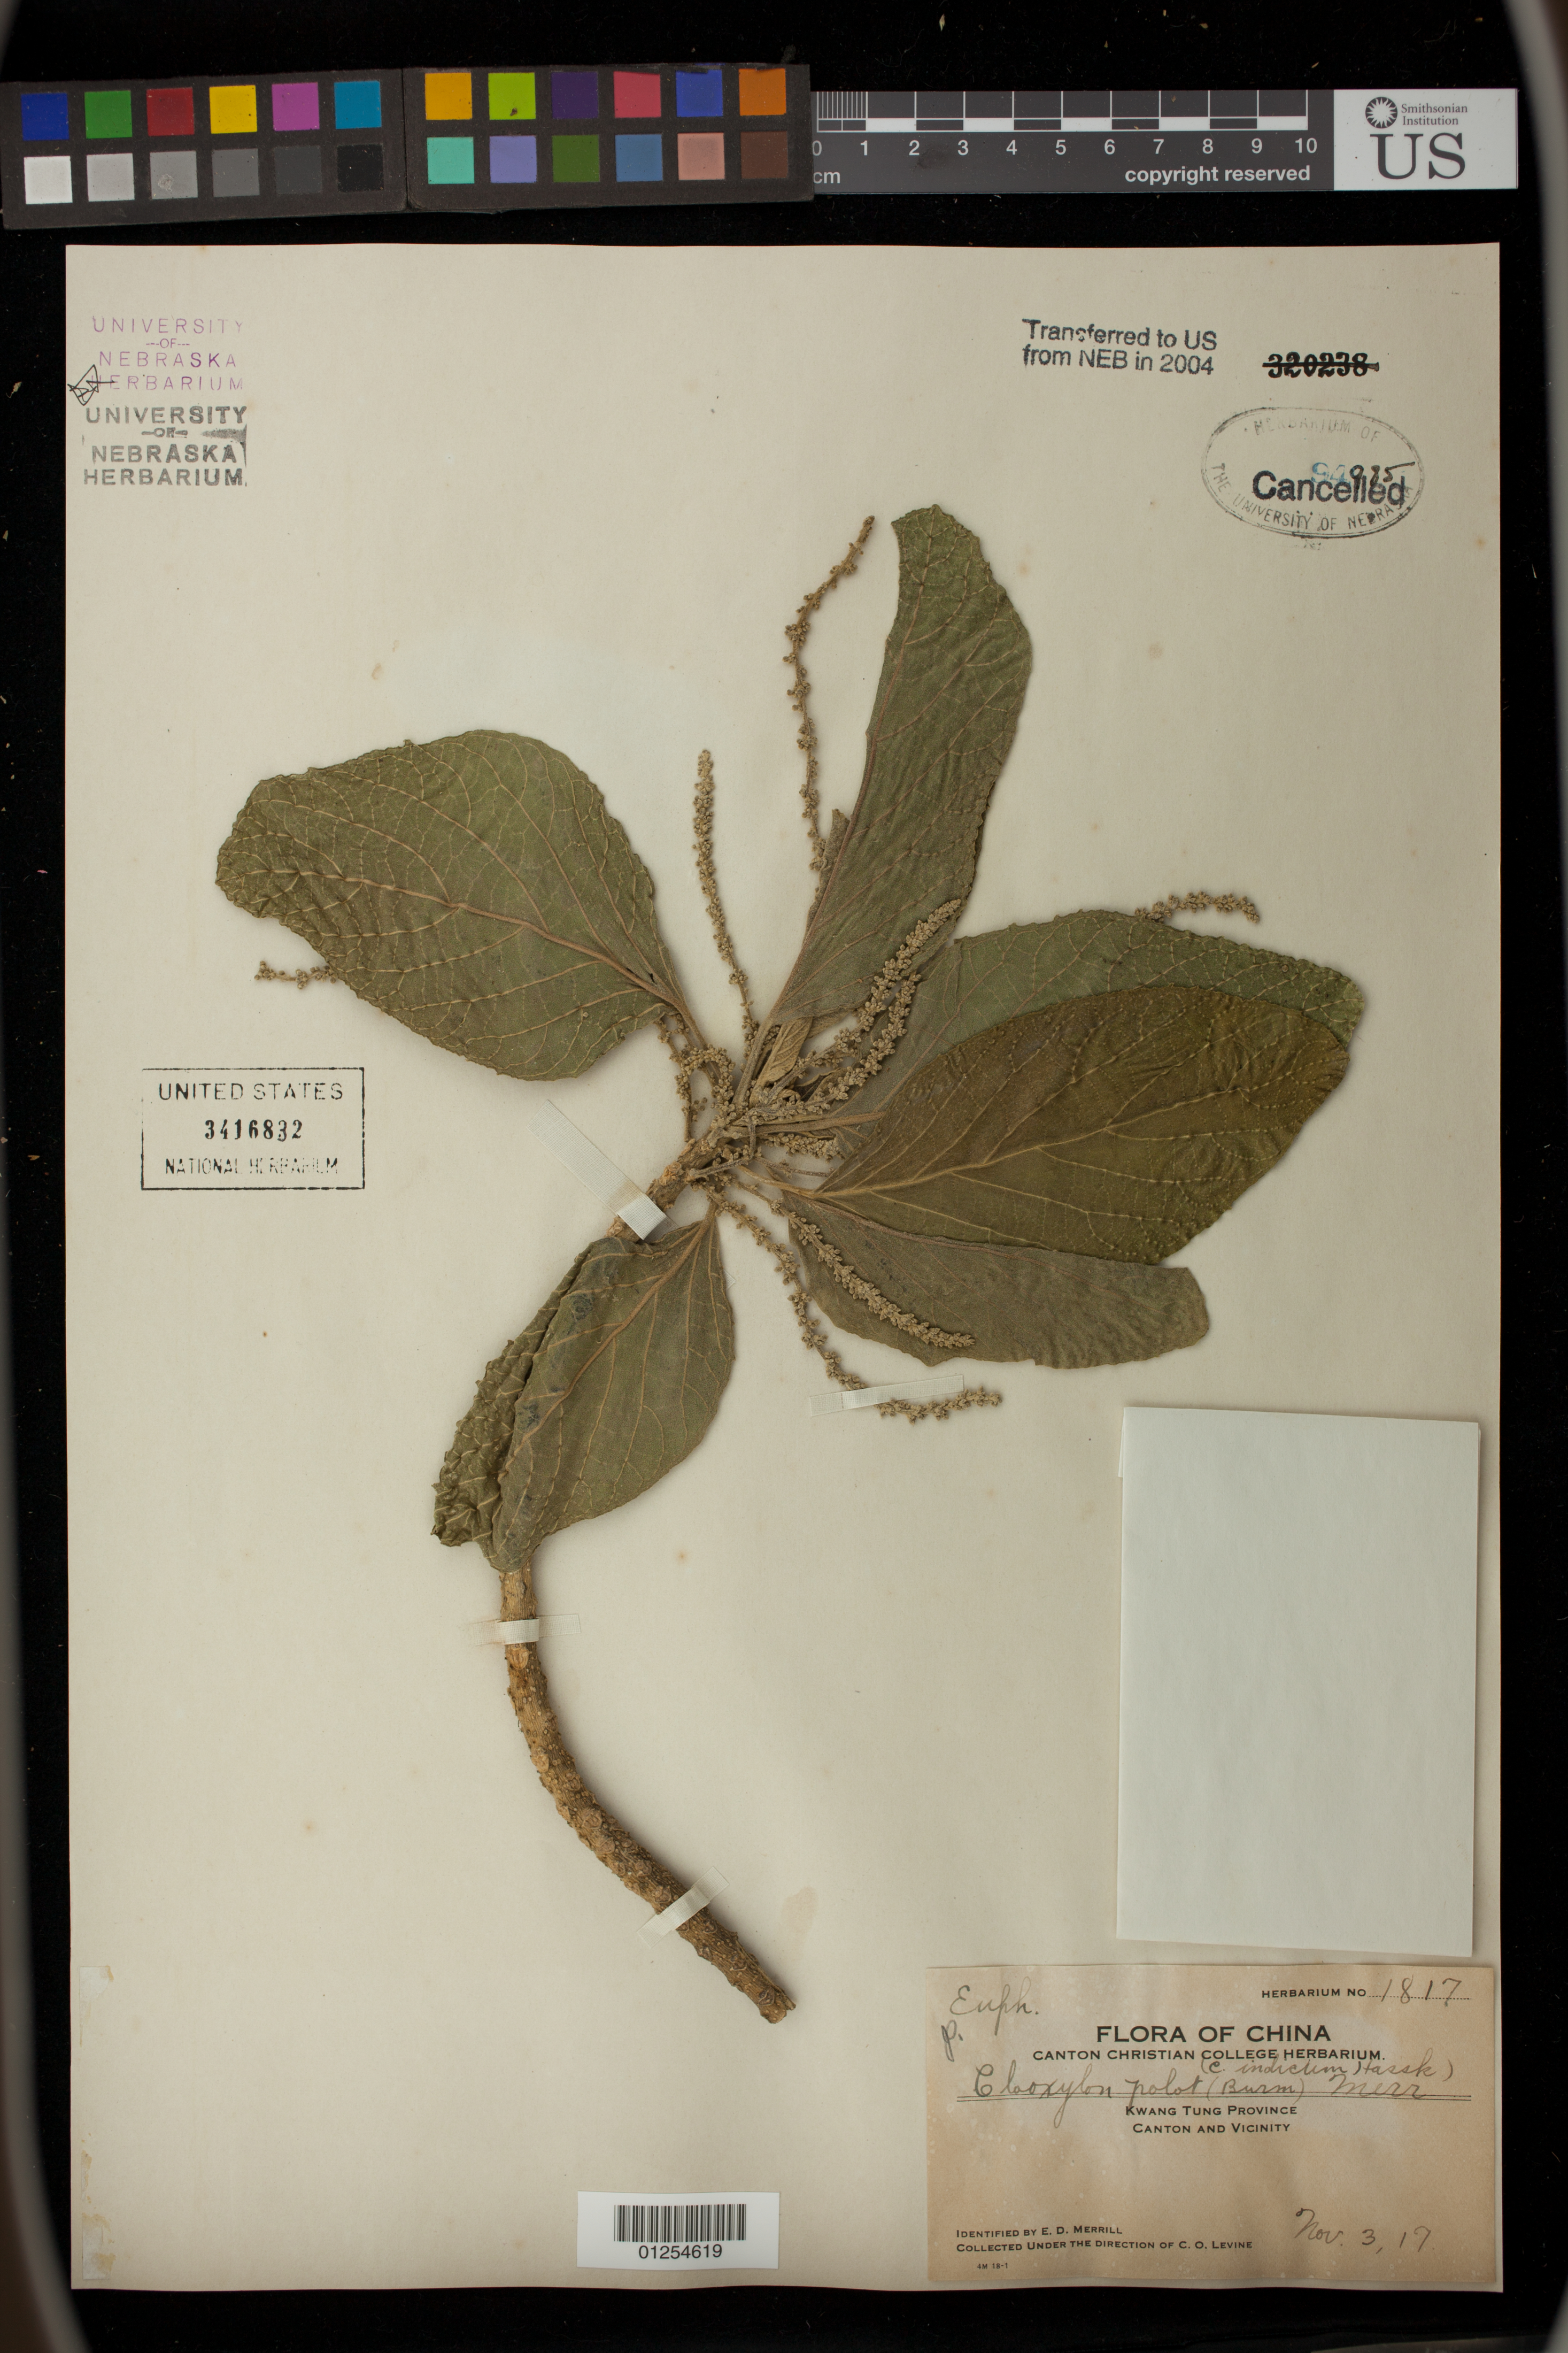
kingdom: Plantae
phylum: Tracheophyta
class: Magnoliopsida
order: Malpighiales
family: Euphorbiaceae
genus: Claoxylon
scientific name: Claoxylon parviflorum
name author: Hook. & Arn.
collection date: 1917-11-03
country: China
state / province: Guangdong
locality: Canton and Vicinity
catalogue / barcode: US 3416832